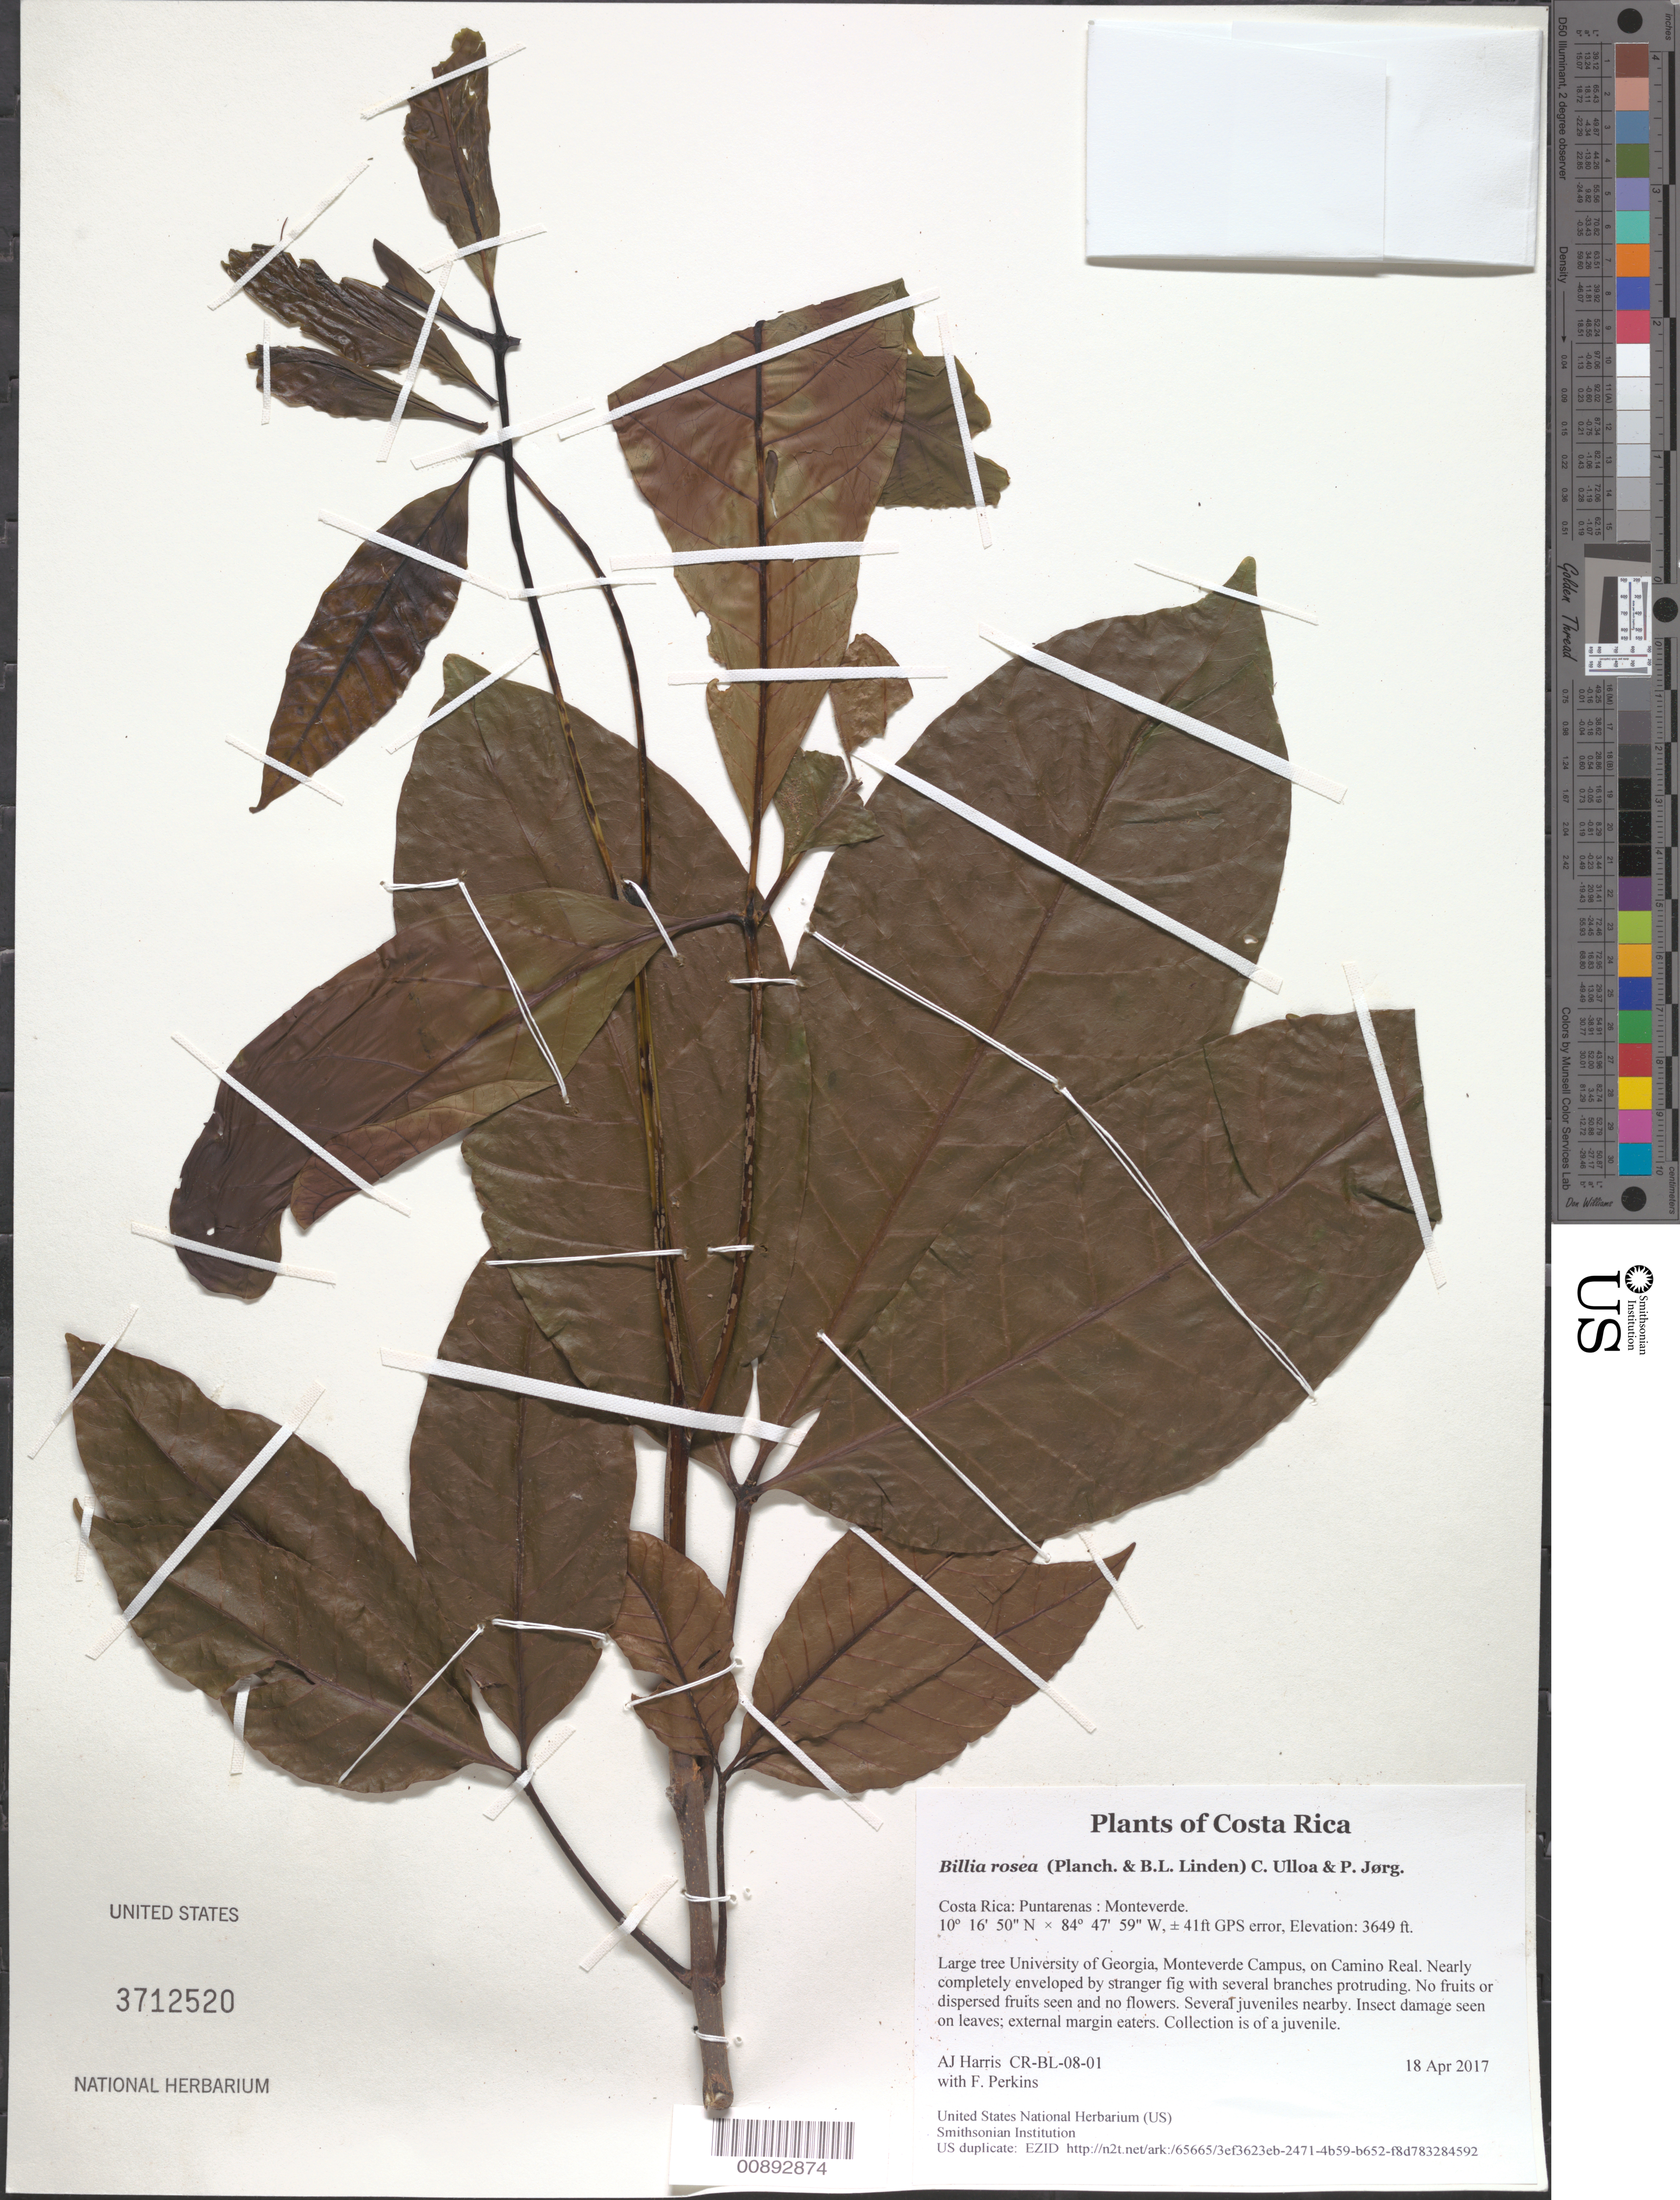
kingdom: Plantae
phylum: Tracheophyta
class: Magnoliopsida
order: Sapindales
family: Sapindaceae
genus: Billia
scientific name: Billia rosea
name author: (Planch. & Linden) C. Ulloa & P.M. Jørg.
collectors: A. J. Harris & F. Perkins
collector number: CR-BL-08-01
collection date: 2017-04-18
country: Costa Rica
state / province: Puntarenas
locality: Monteverde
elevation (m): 1112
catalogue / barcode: US 3712520